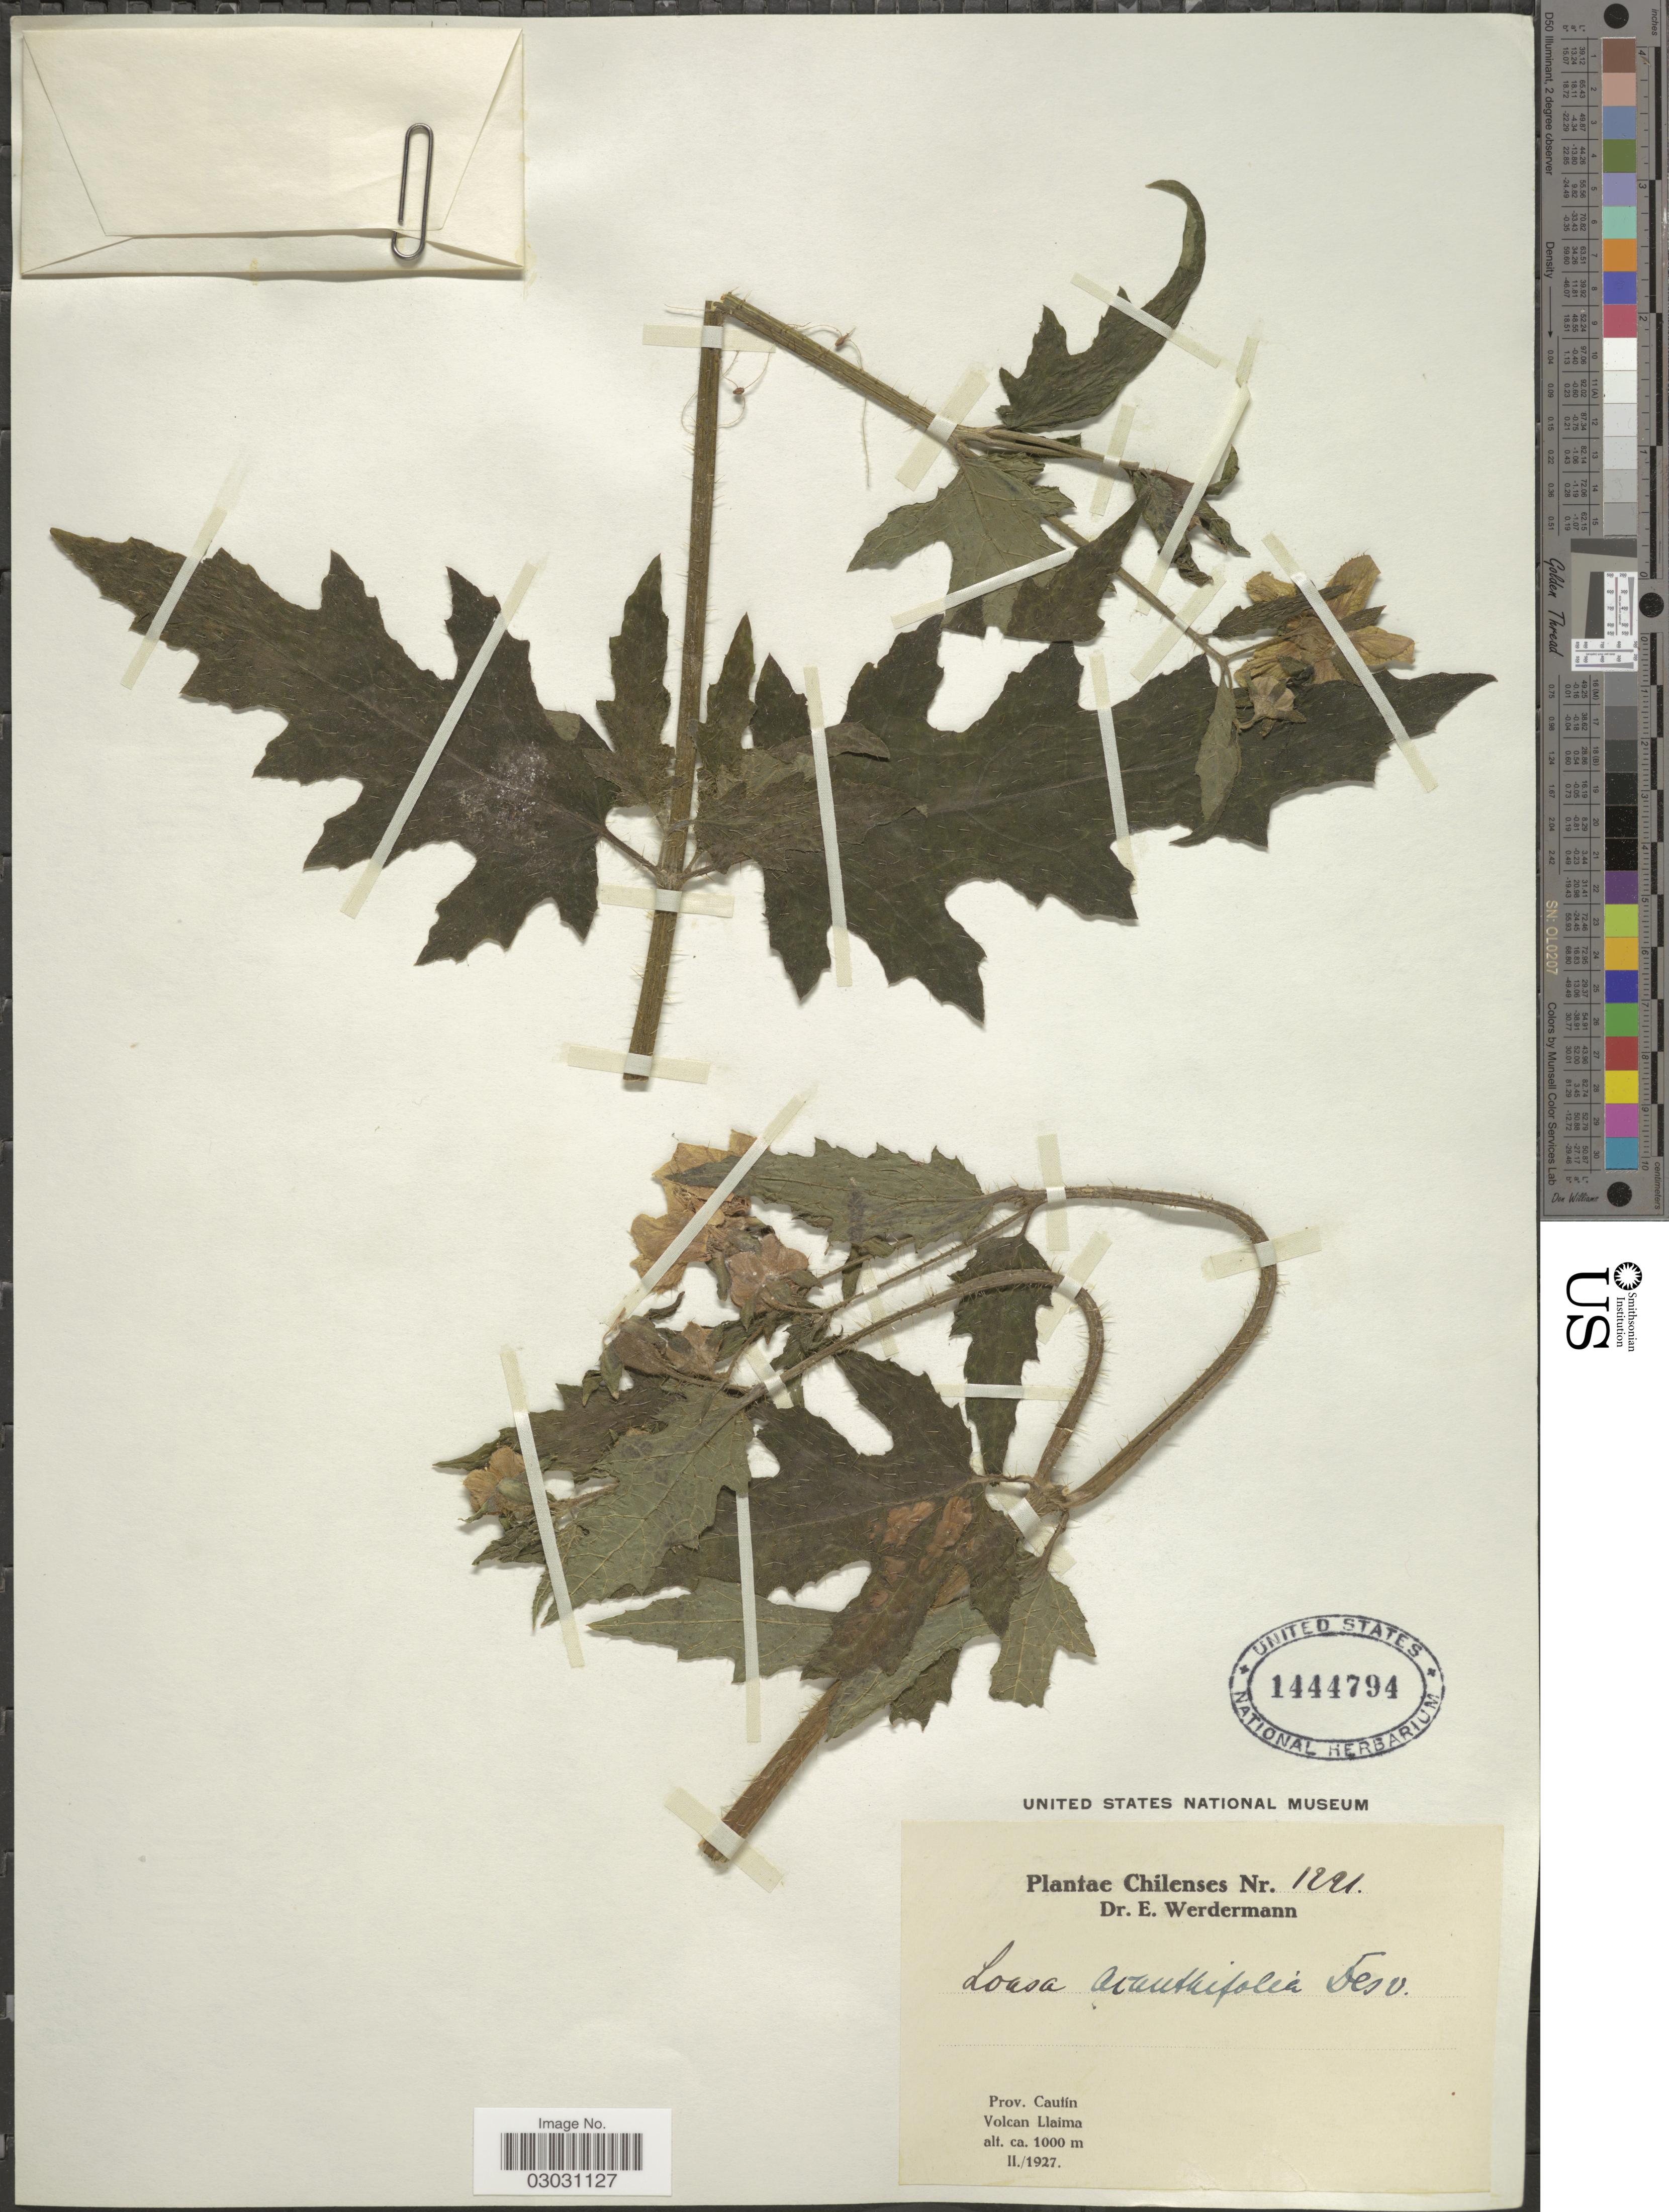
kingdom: Plantae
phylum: Tracheophyta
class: Magnoliopsida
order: Cornales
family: Loasaceae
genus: Loasa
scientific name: Loasa acanthifolia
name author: Desr.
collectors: E. Werdermann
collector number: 1221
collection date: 1927-02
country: Chile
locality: Prov. Caulín, Volcan Llaima.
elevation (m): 1000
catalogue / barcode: US 1444794